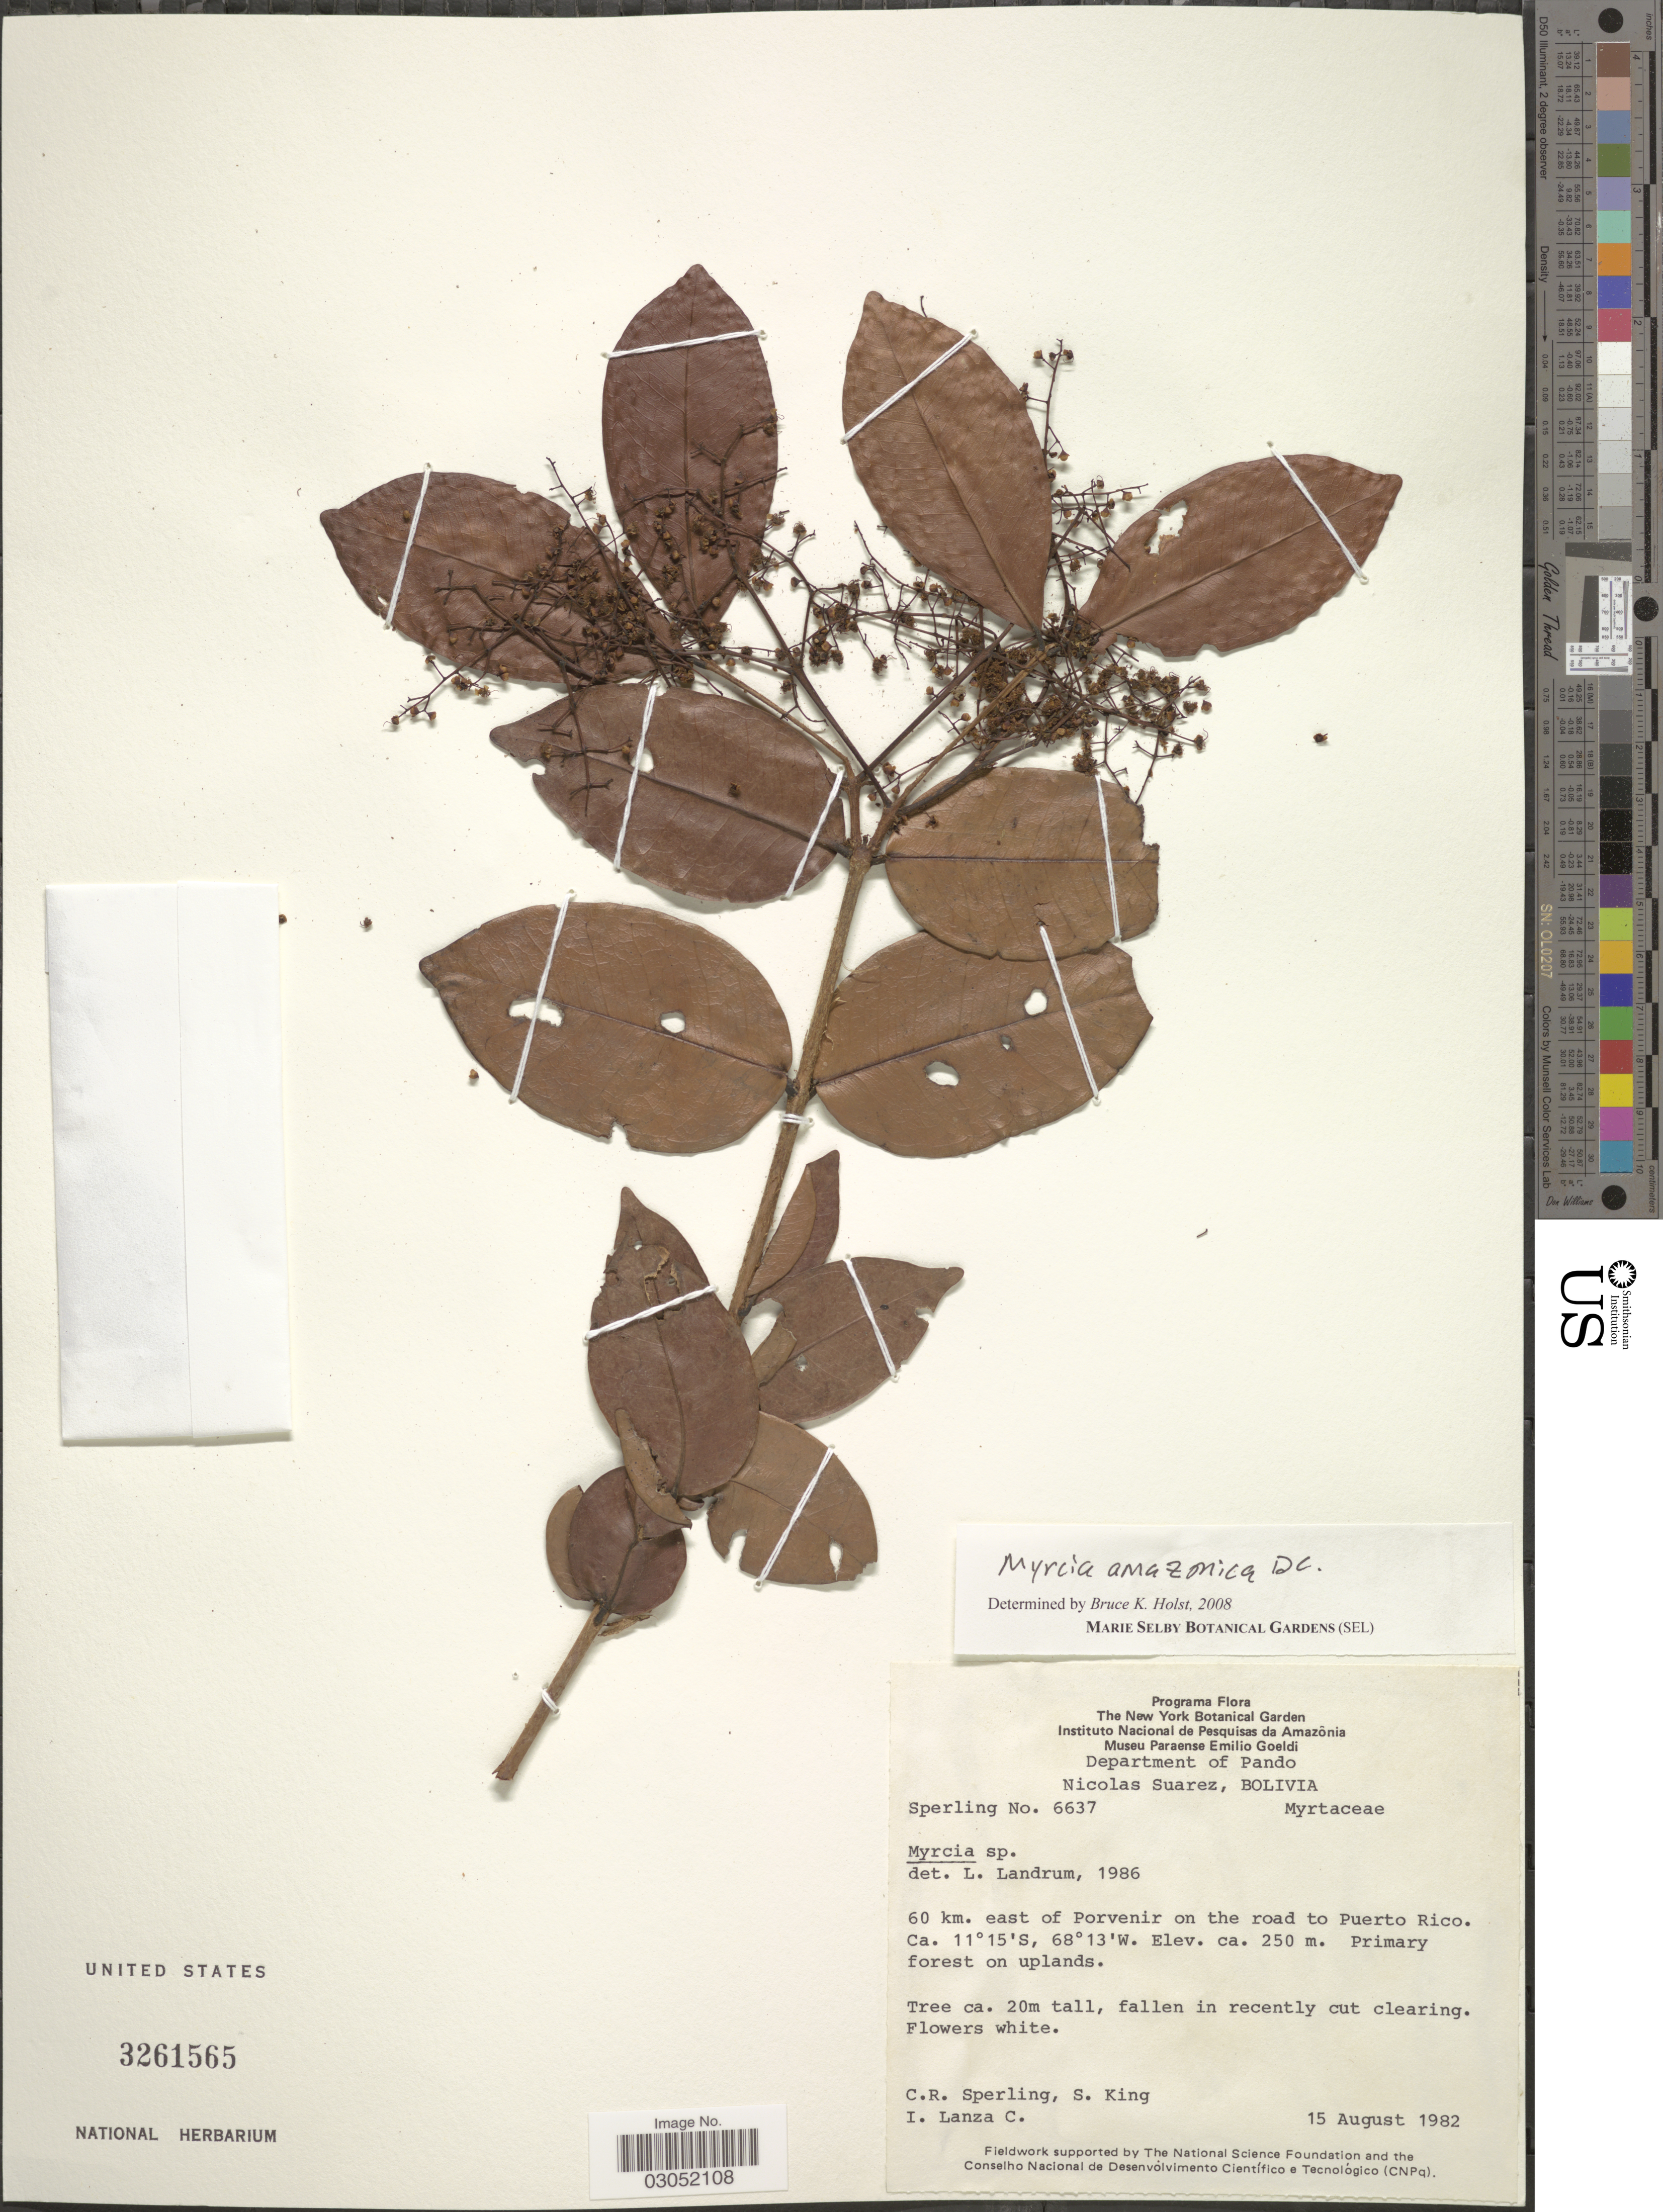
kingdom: Plantae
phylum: Tracheophyta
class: Magnoliopsida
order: Myrtales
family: Myrtaceae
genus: Myrcia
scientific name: Myrcia amazonica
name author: DC.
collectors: C. R. Sperling, S. King & I. Lanza C.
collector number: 6637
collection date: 1982-08-15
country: Bolivia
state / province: Pando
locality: Department of Pando. Nicolas Suarez. 60 km. east of Porvenir on the road to Puerto Rico.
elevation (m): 250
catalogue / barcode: US 3261565